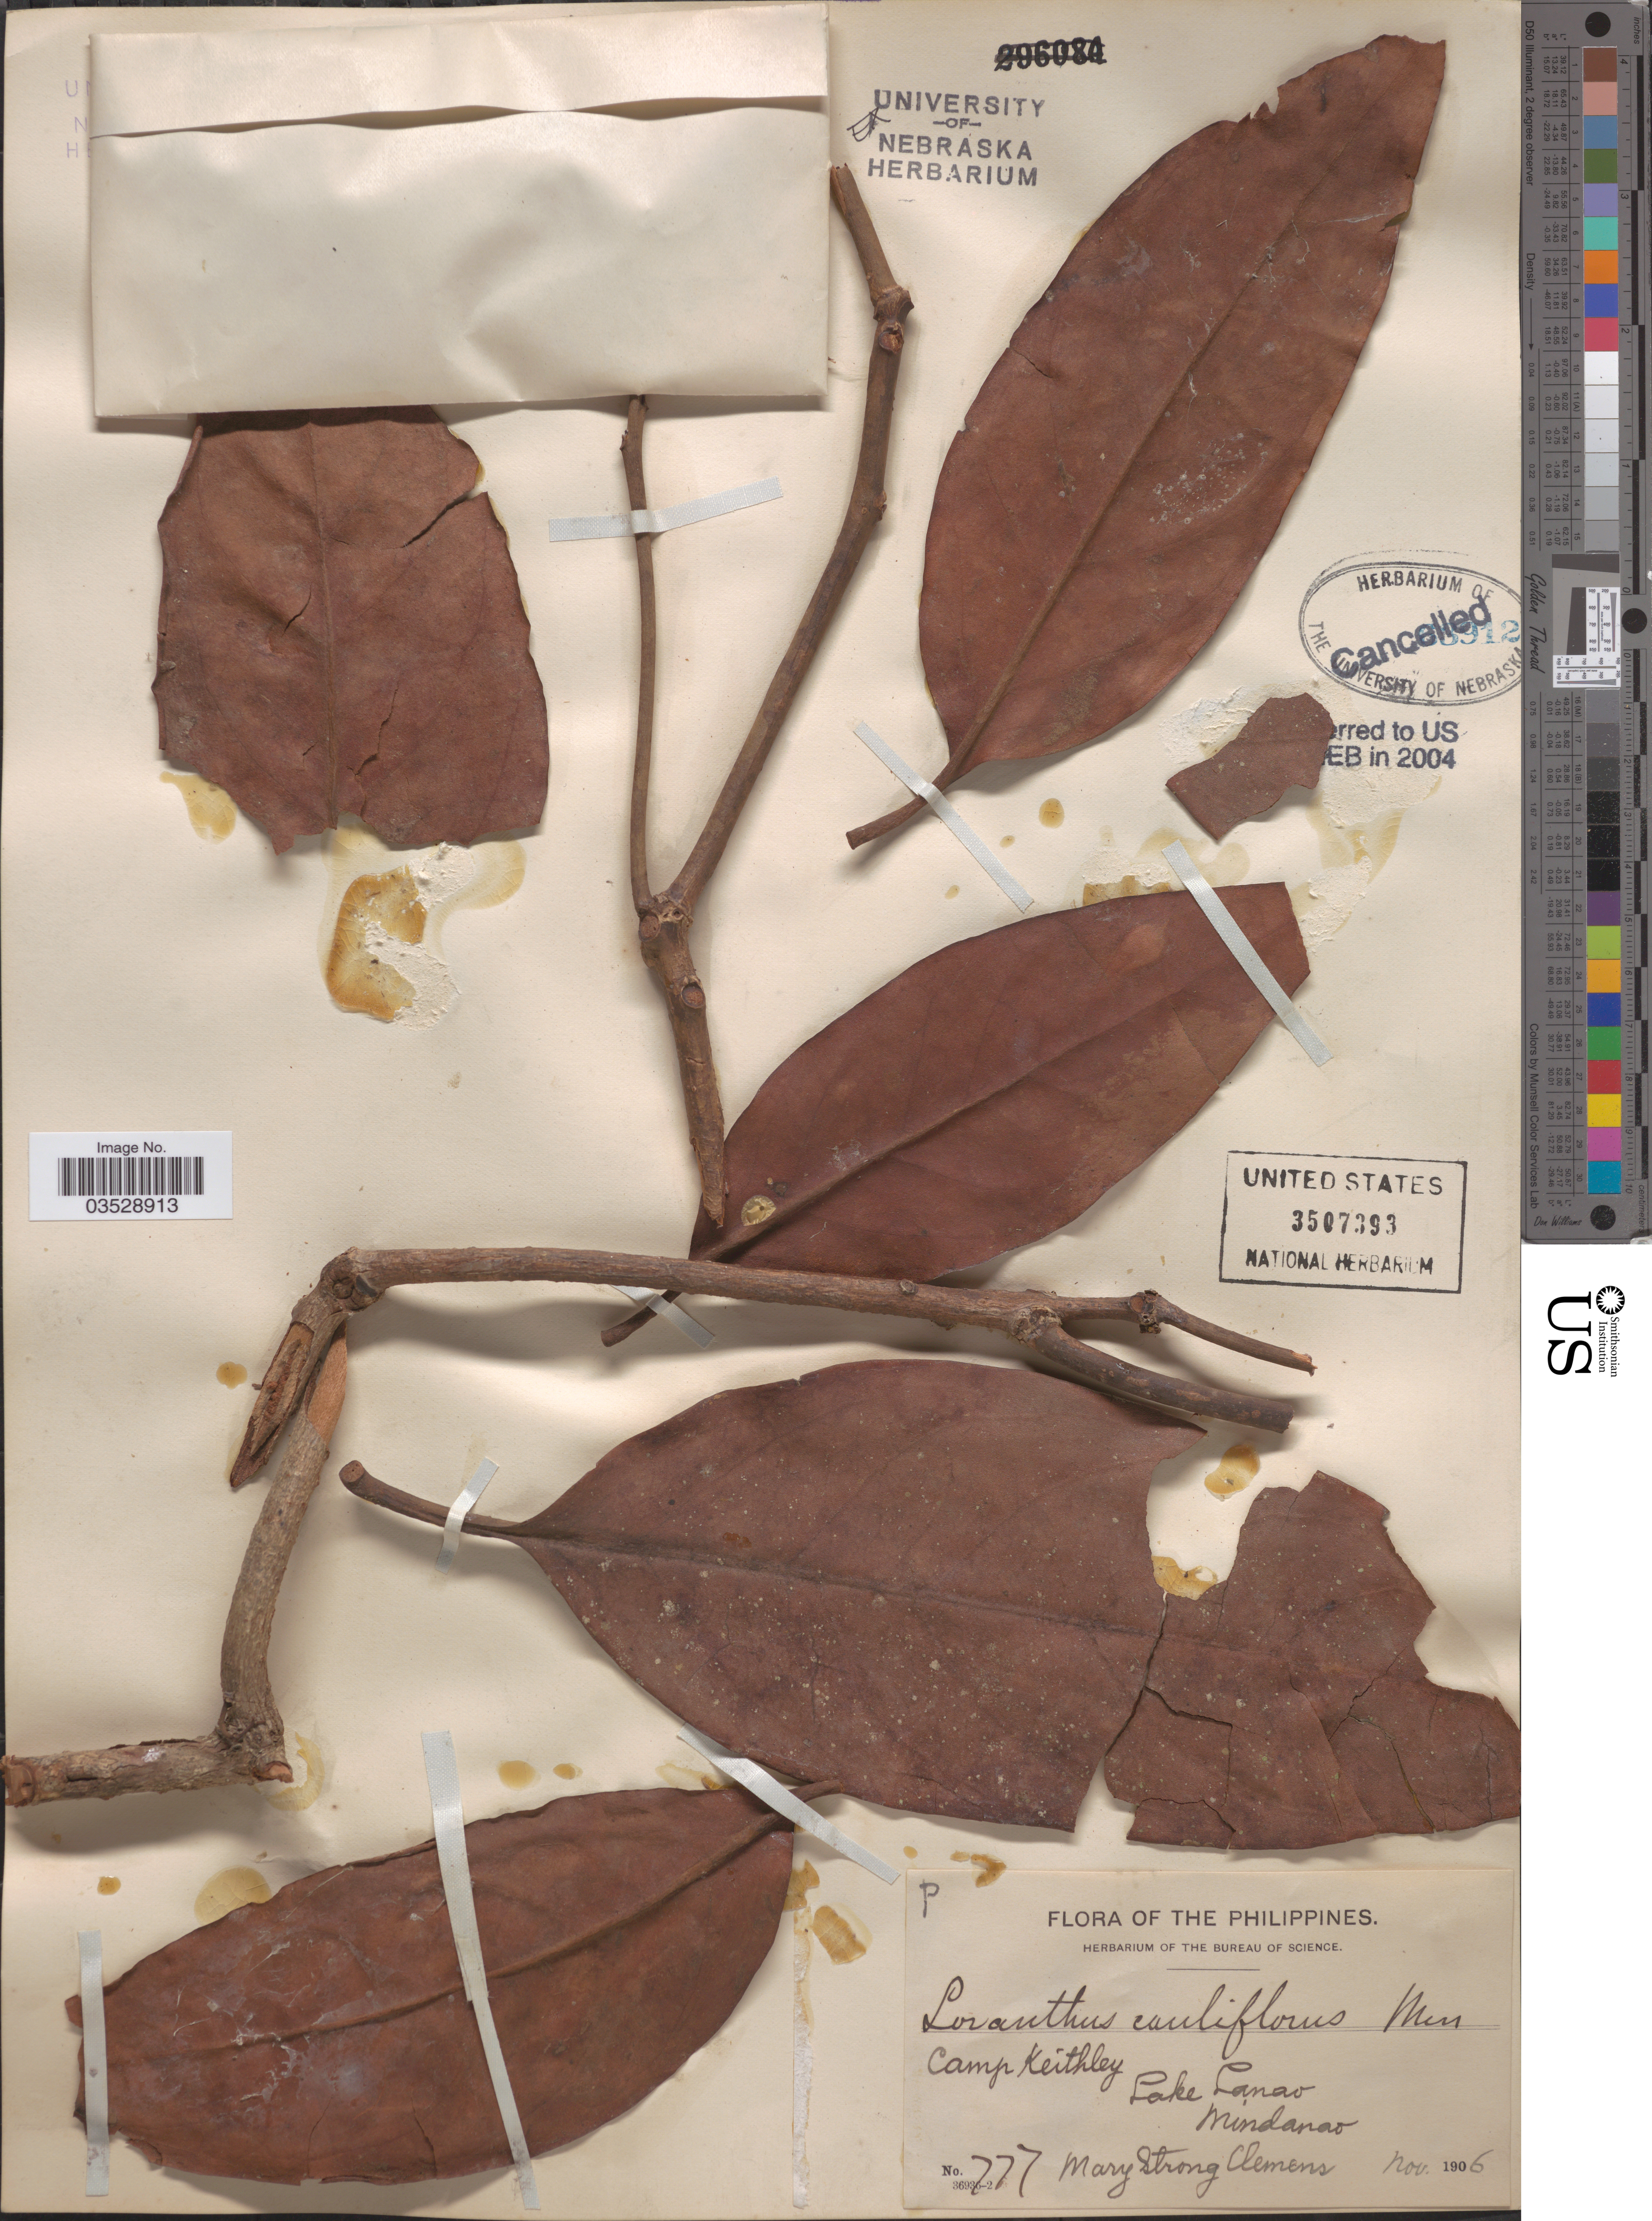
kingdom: Plantae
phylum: Tracheophyta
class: Magnoliopsida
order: Santalales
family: Loranthaceae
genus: Amyema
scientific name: Amyema cauliflora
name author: (Merr.) Barlow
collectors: M. S. Clemens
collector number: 777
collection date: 1906-11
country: Philippines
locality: Camp Keithley, Lake Lanao, Mindanao.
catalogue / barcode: US 3507393